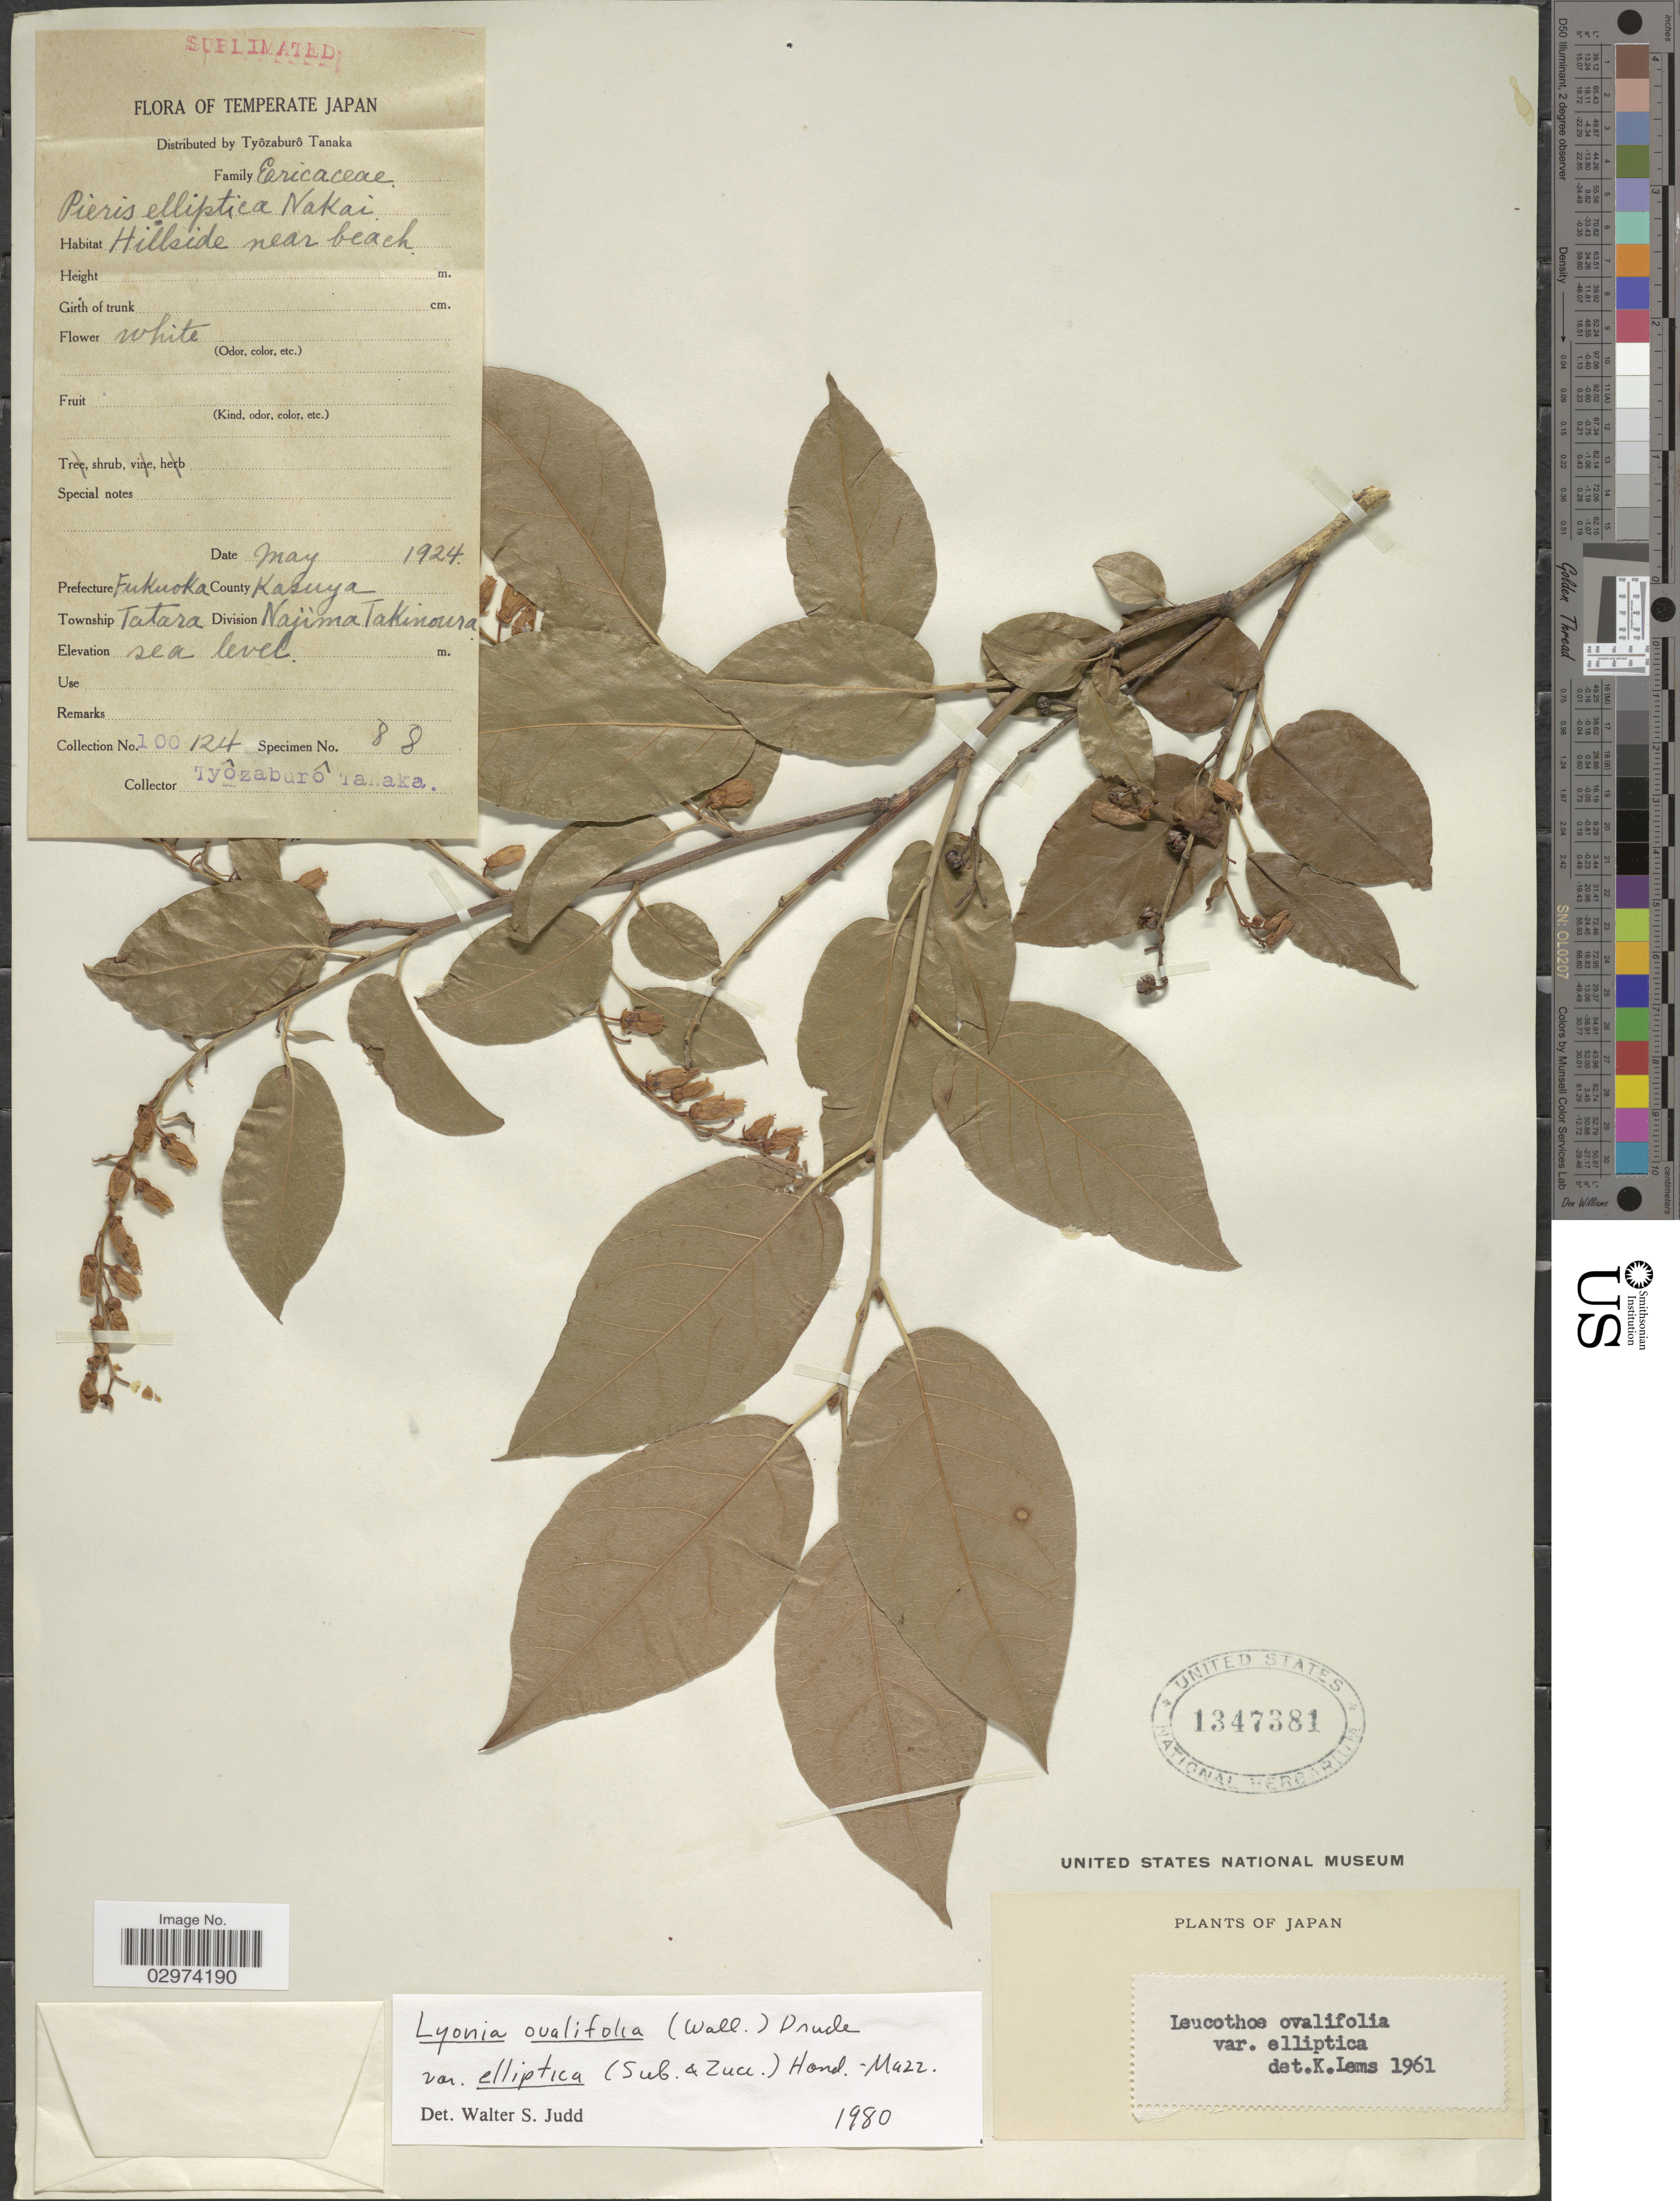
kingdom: Plantae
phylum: Tracheophyta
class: Magnoliopsida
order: Ericales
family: Ericaceae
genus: Lyonia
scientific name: Lyonia ovalifolia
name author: (Wall.) Drude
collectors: T. Tanaka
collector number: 100124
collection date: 1924-05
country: Japan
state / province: Hukuoka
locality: Prefecture Fukuoka. County Kasuya. Township Tatara. Division Najima Takinoura.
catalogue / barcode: US 1347381